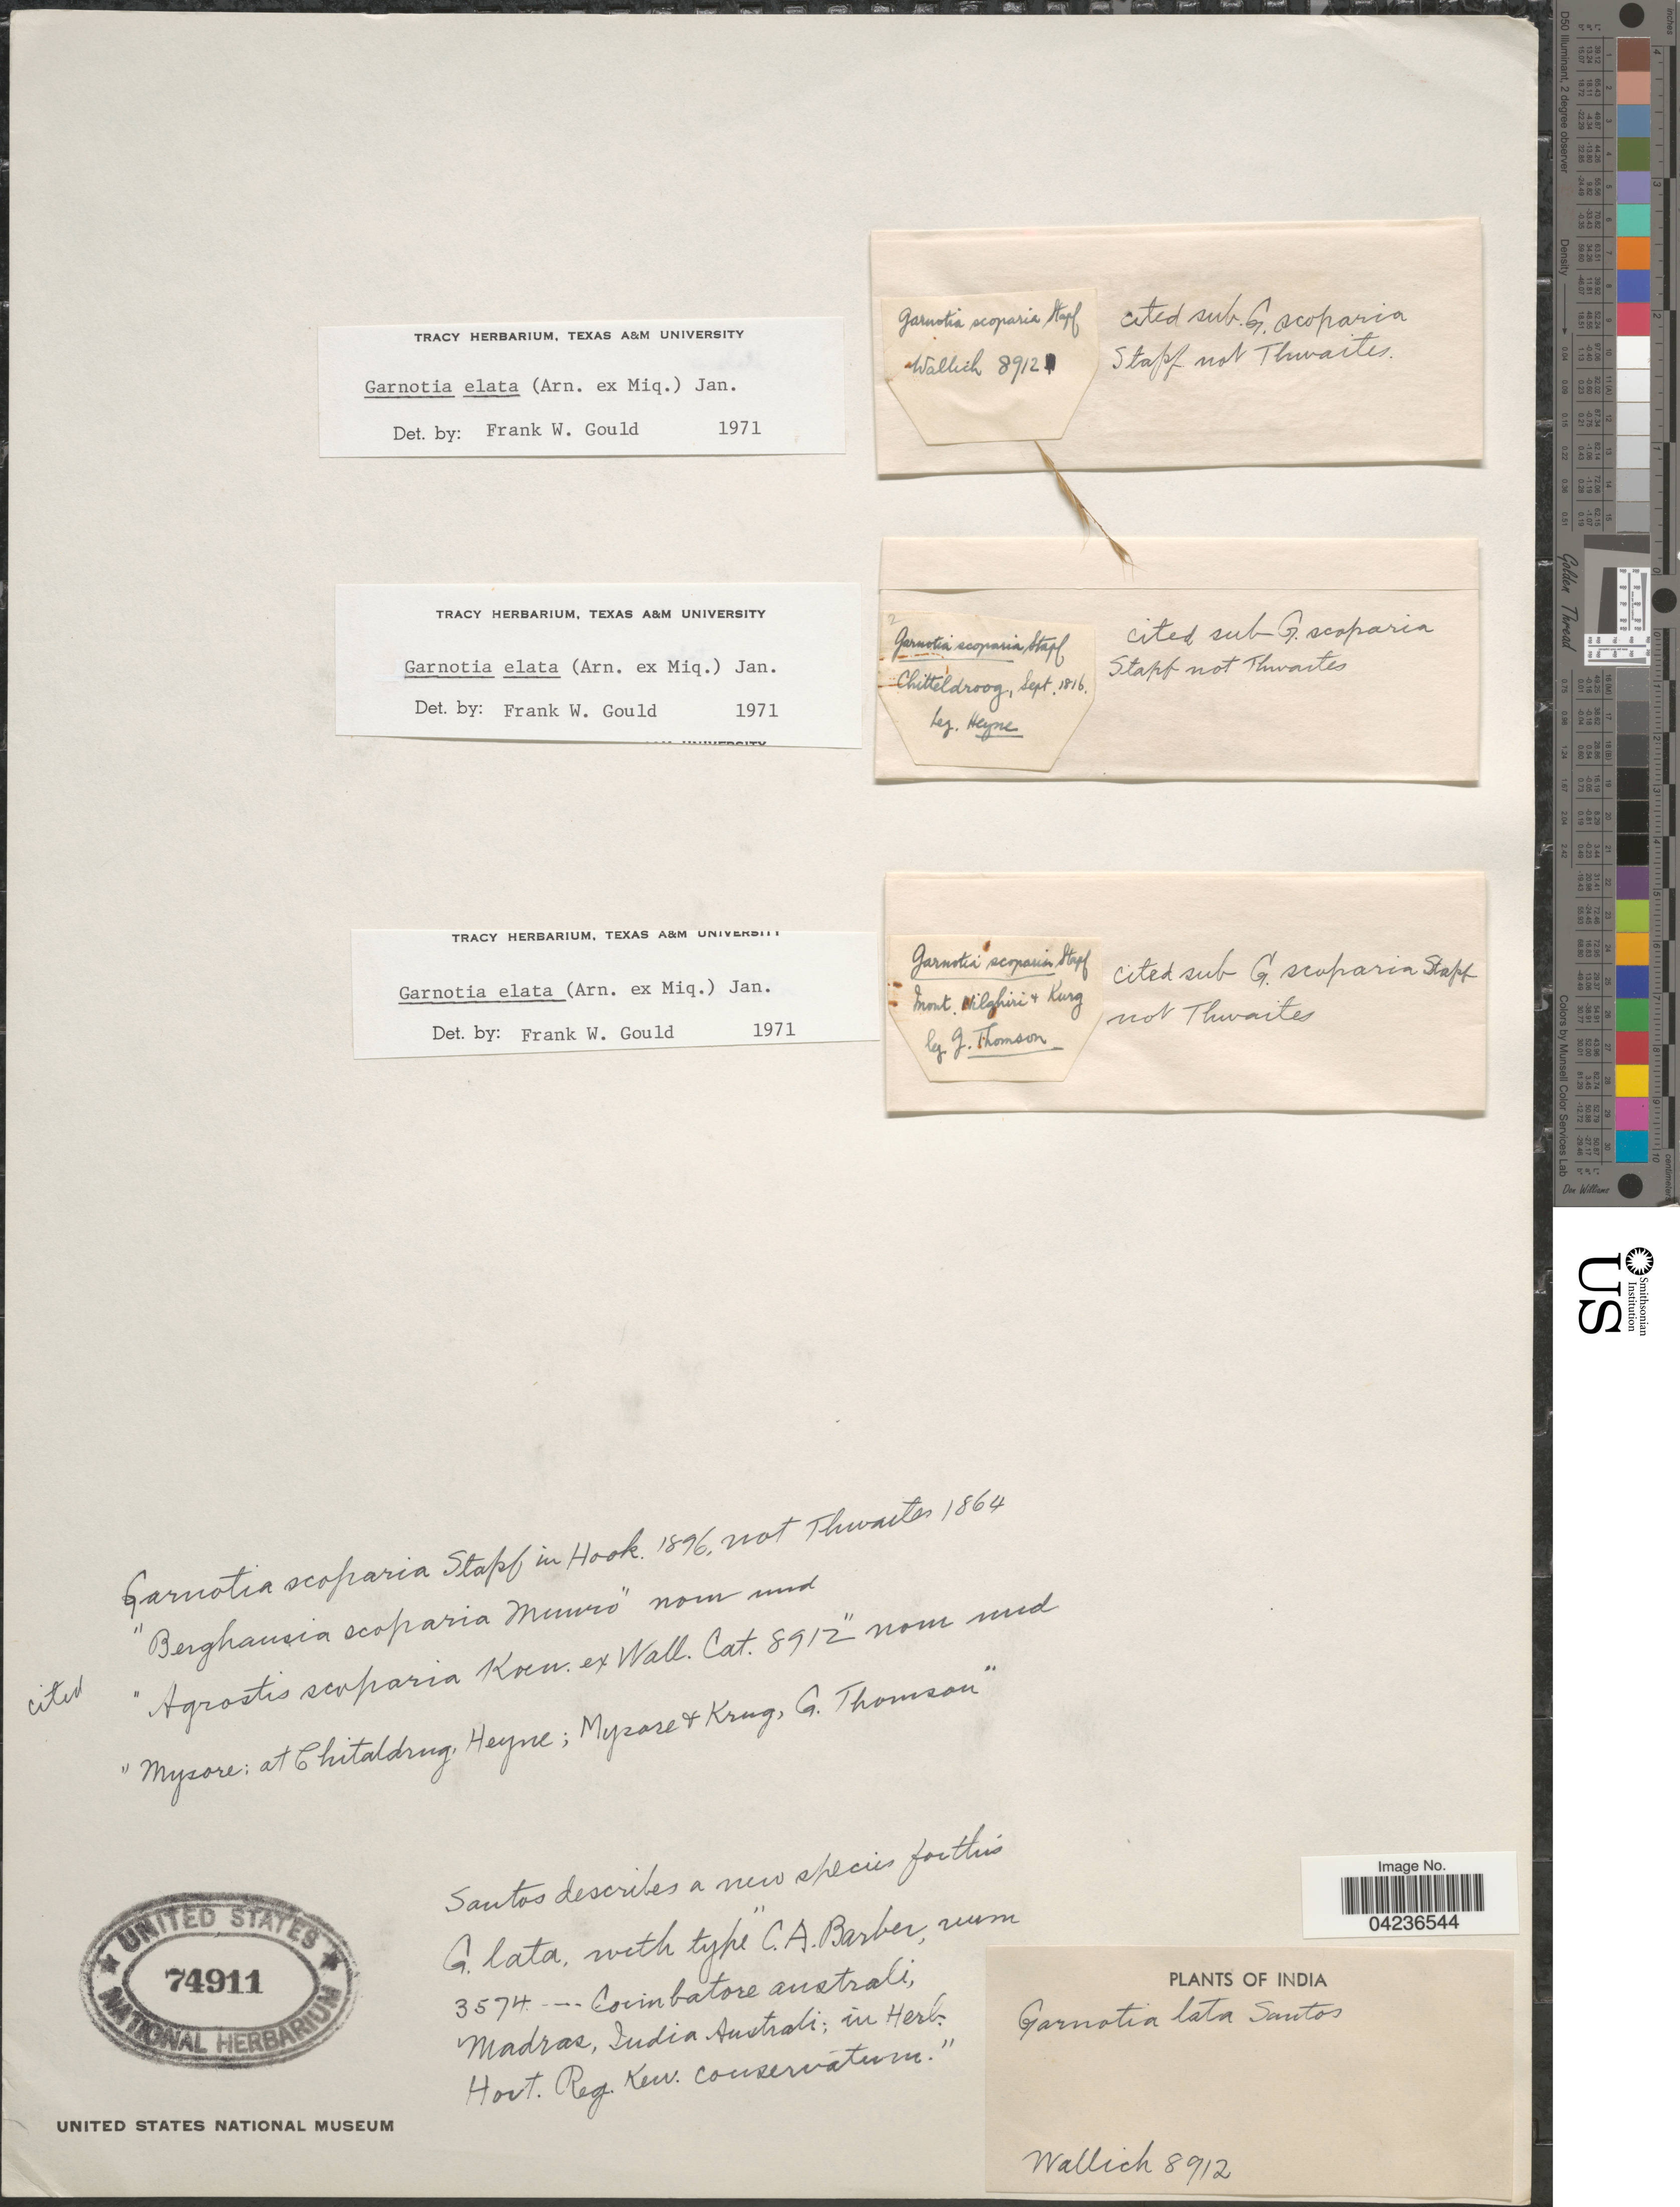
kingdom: Plantae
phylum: Tracheophyta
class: Liliopsida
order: Poales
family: Poaceae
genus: Garnotia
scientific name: Garnotia elata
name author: (Arn. ex Miq.) Janowski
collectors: -- Wallich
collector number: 8912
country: India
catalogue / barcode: US 74911